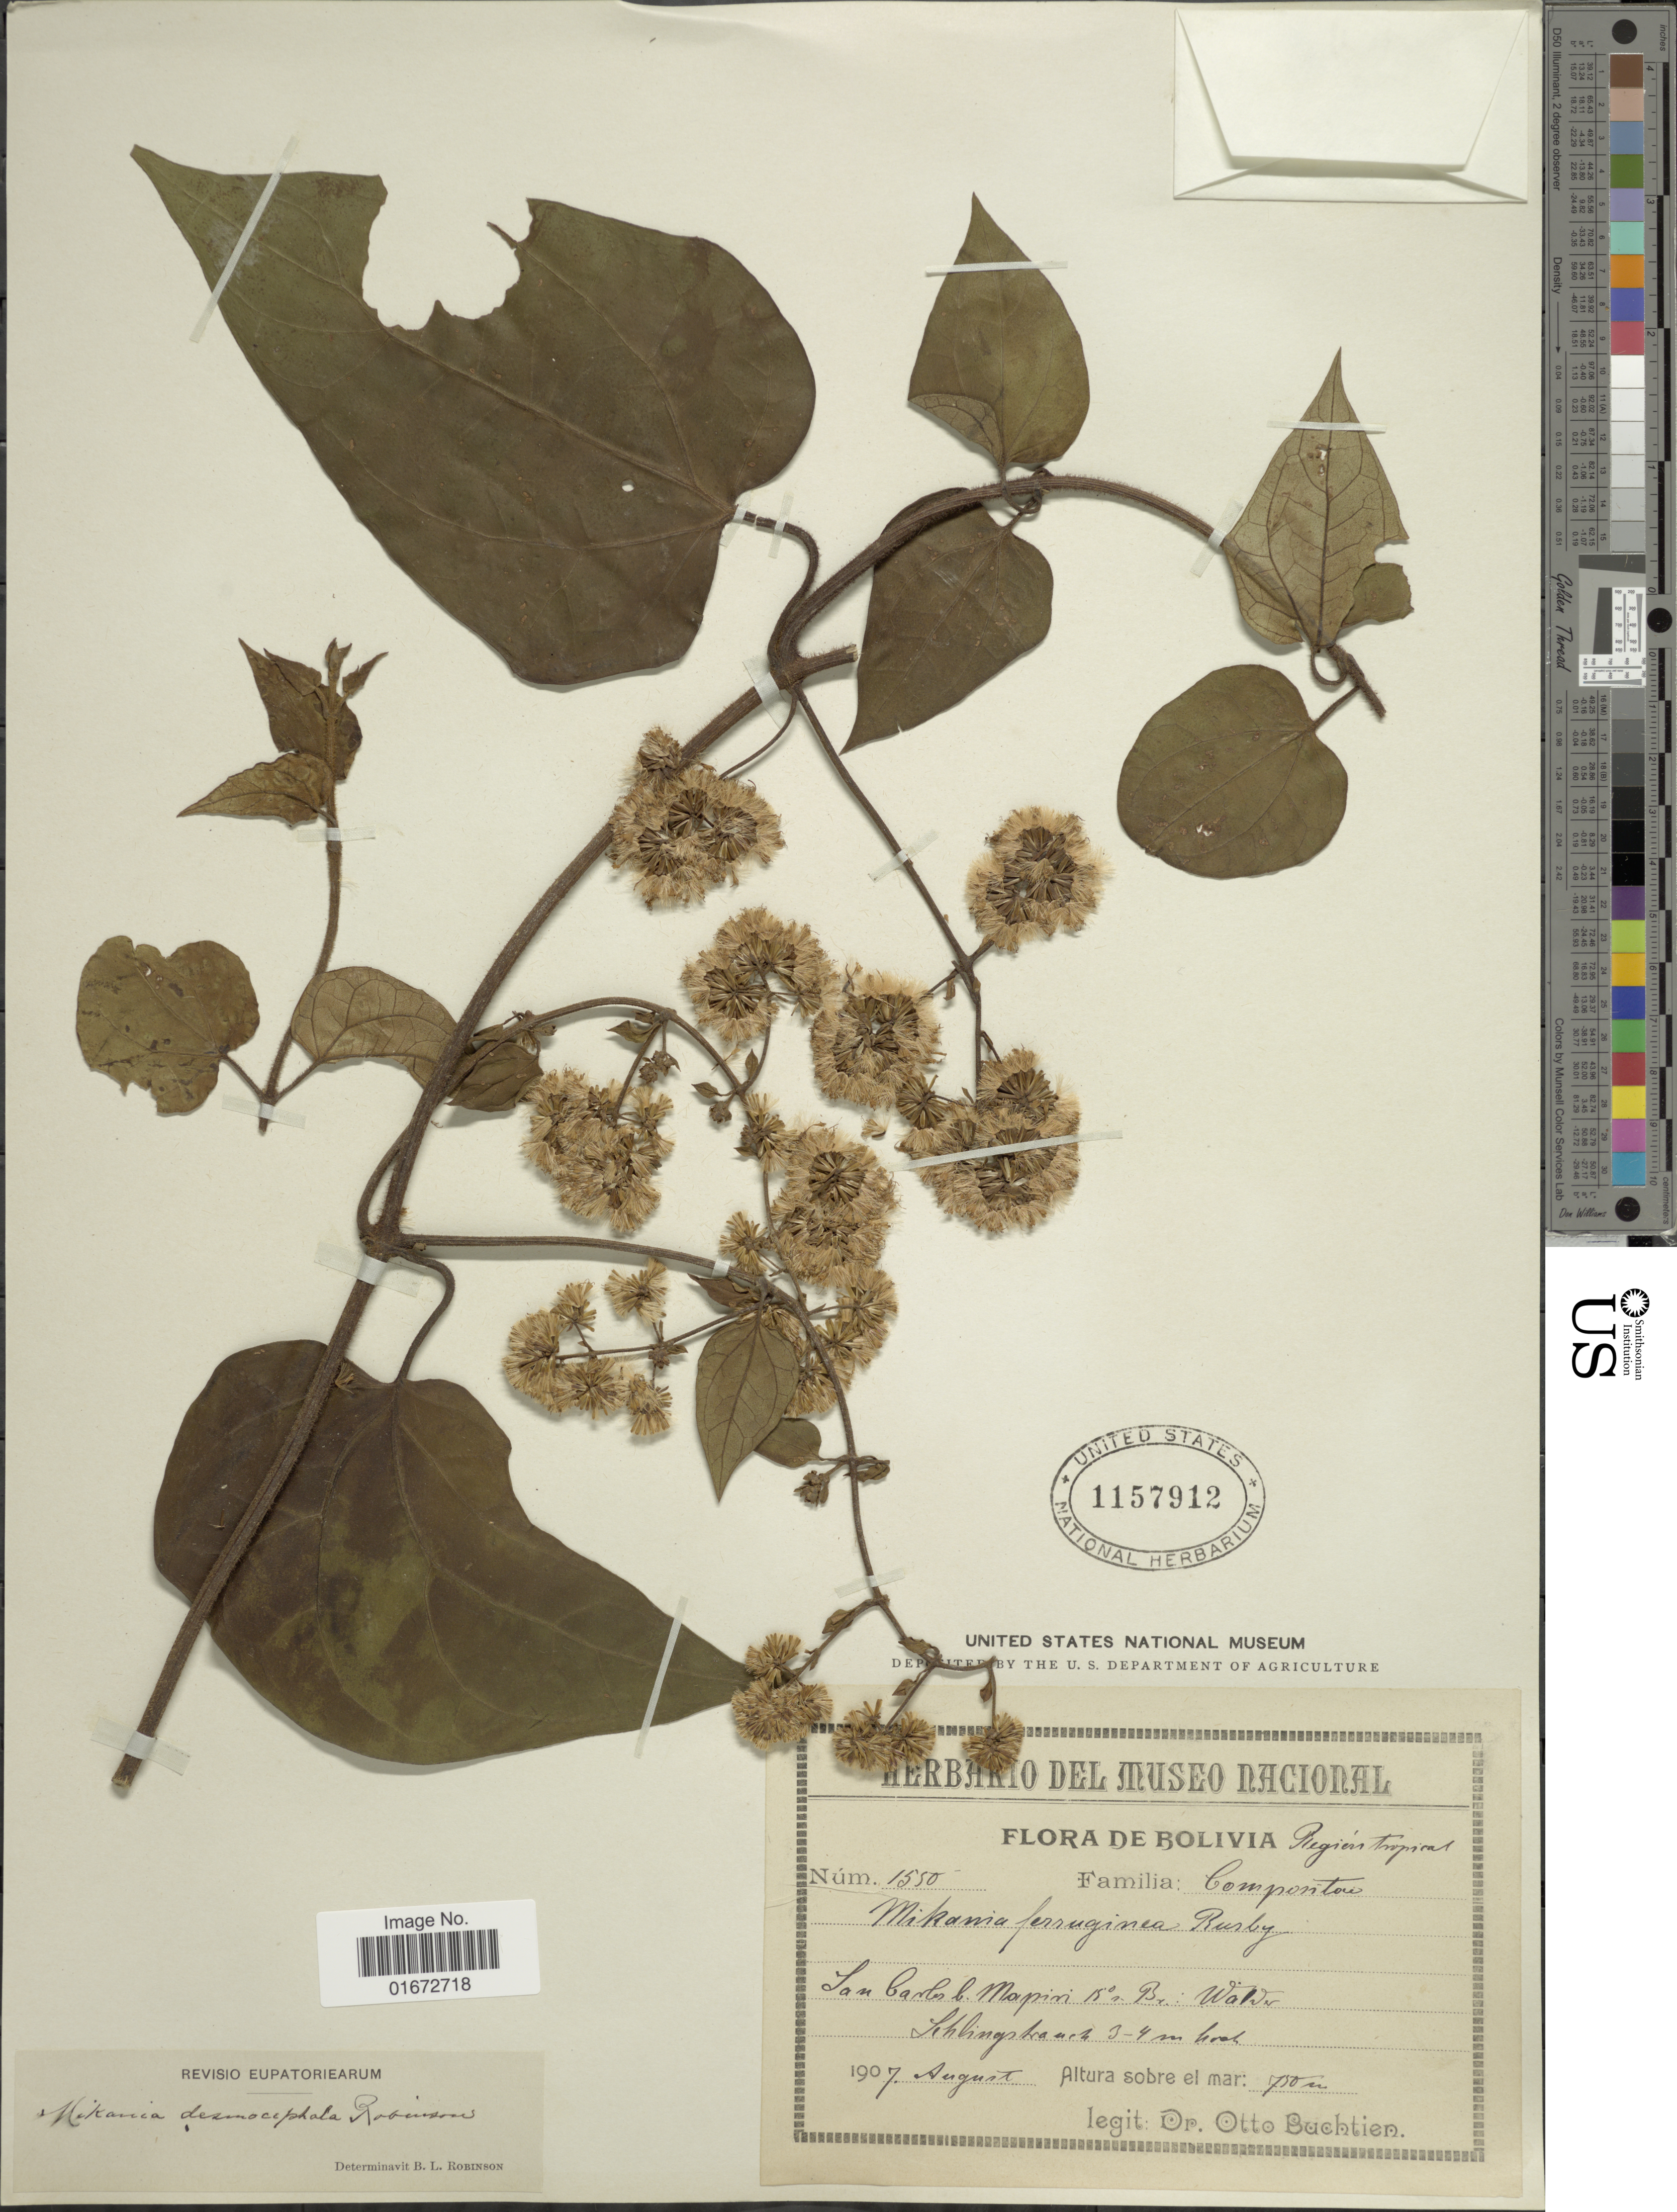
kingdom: Plantae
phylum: Tracheophyta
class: Magnoliopsida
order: Asterales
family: Asteraceae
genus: Mikania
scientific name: Mikania desmocephala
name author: B.L. Rob.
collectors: O. Buchtien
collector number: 1550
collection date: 1907-08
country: Bolivia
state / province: La Paz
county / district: Mapiri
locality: Región tropical. San Carlos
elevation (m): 750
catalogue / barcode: US 1157912